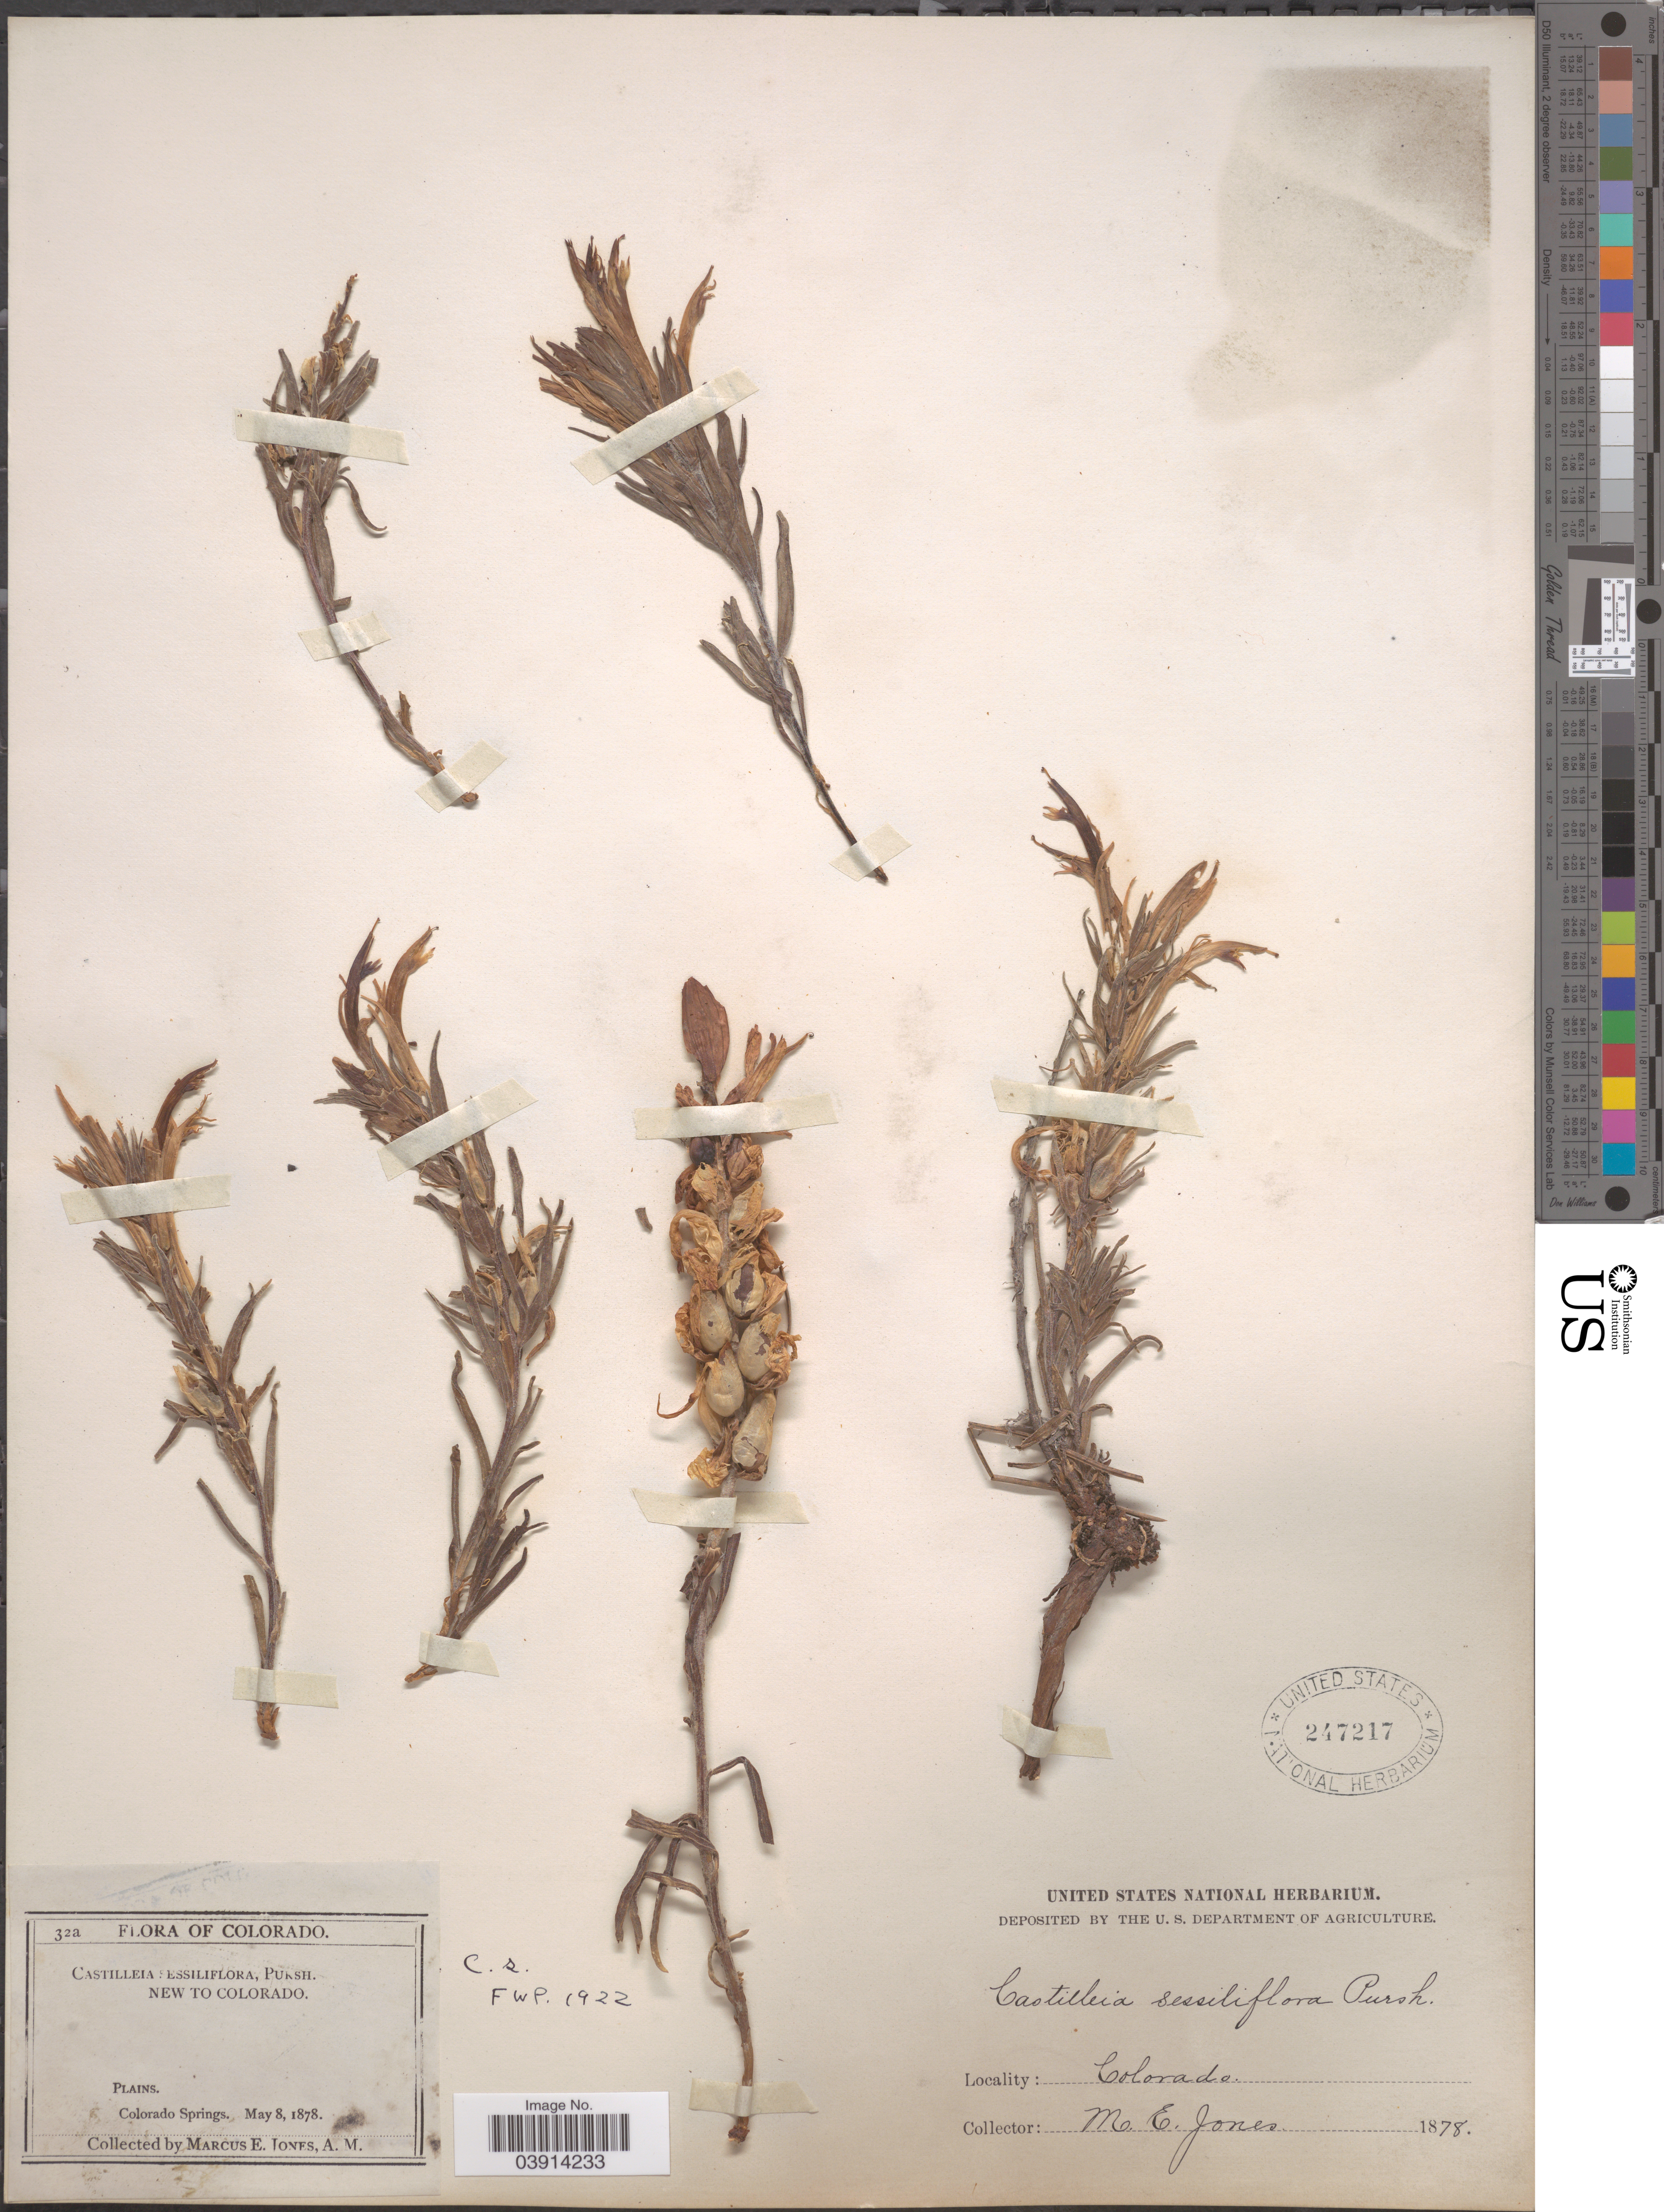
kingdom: Plantae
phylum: Tracheophyta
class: Magnoliopsida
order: Lamiales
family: Orobanchaceae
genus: Castilleja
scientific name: Castilleja sessiliflora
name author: Pursh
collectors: M. E. Jones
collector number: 32a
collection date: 1878-05-08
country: United States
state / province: Colorado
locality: Colorado Springs.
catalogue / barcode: US 247217